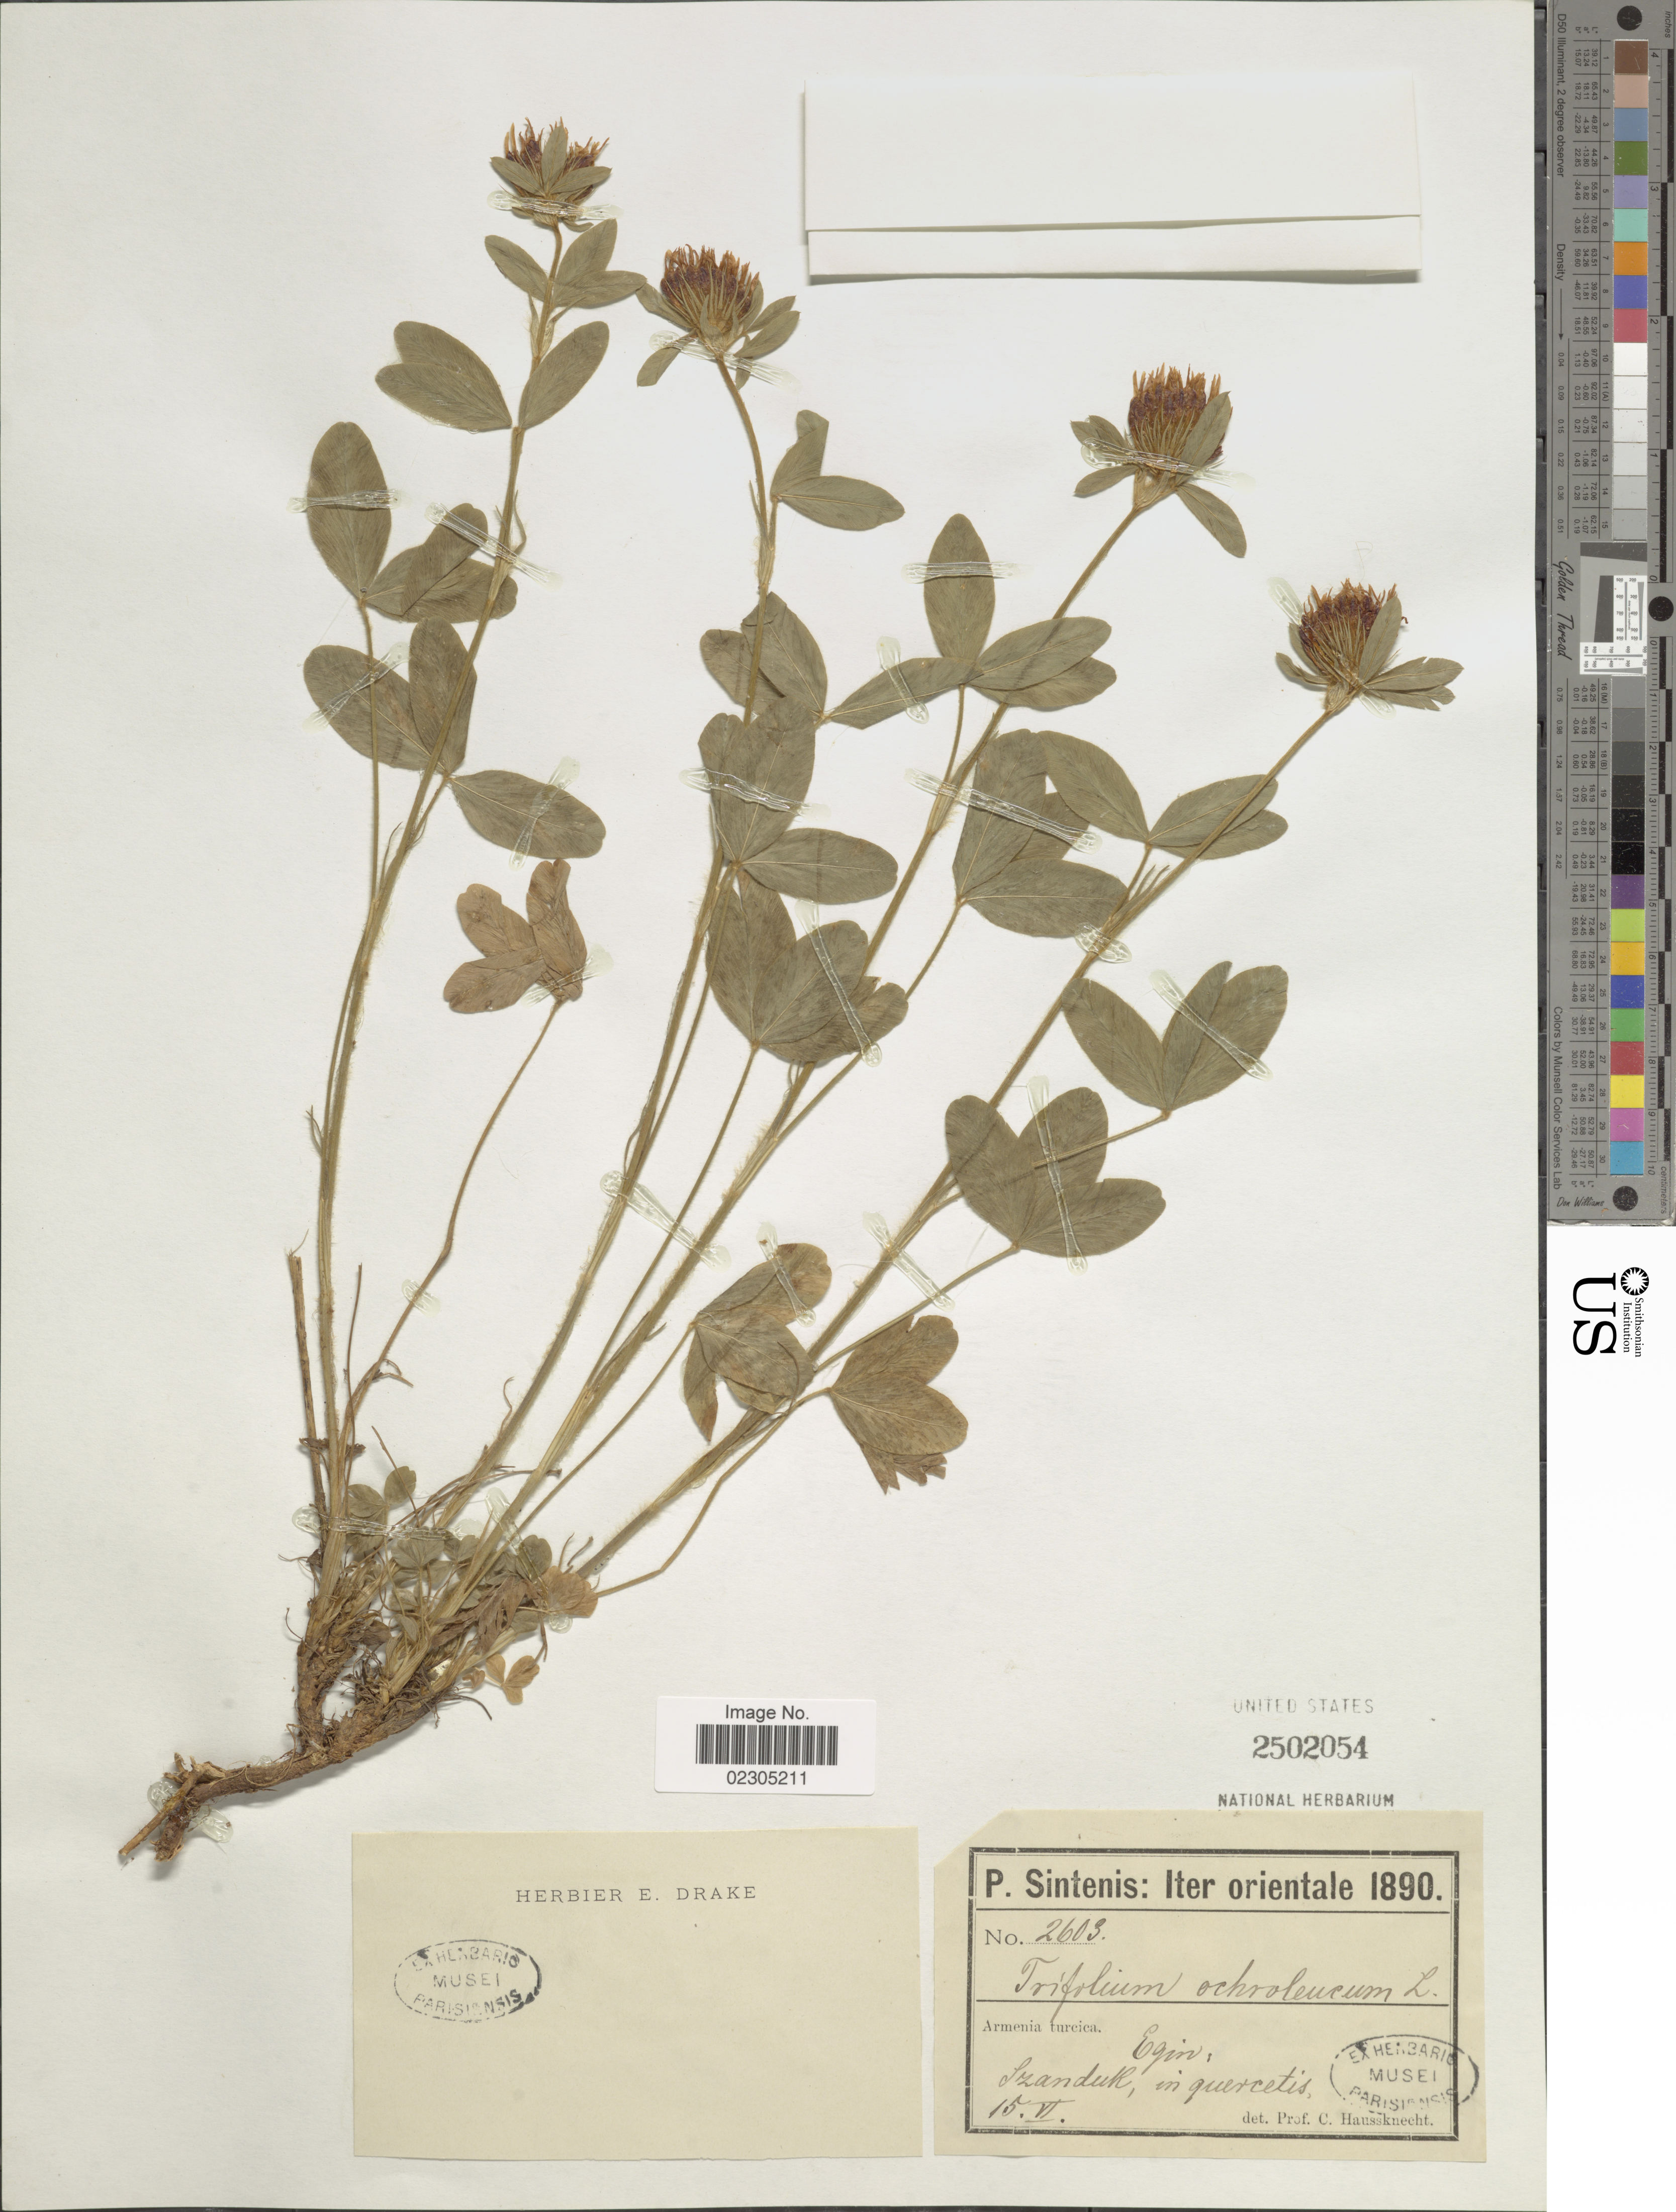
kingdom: Plantae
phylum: Tracheophyta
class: Magnoliopsida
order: Fabales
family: Fabaceae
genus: Trifolium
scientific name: Trifolium ochroleucon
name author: Huds.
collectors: P. Sintenis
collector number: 2603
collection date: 1890-06-15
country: Turkey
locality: Iter Orientale. Armenia turcica. Egin, Szanduk, in quercetis.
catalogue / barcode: US 2502054